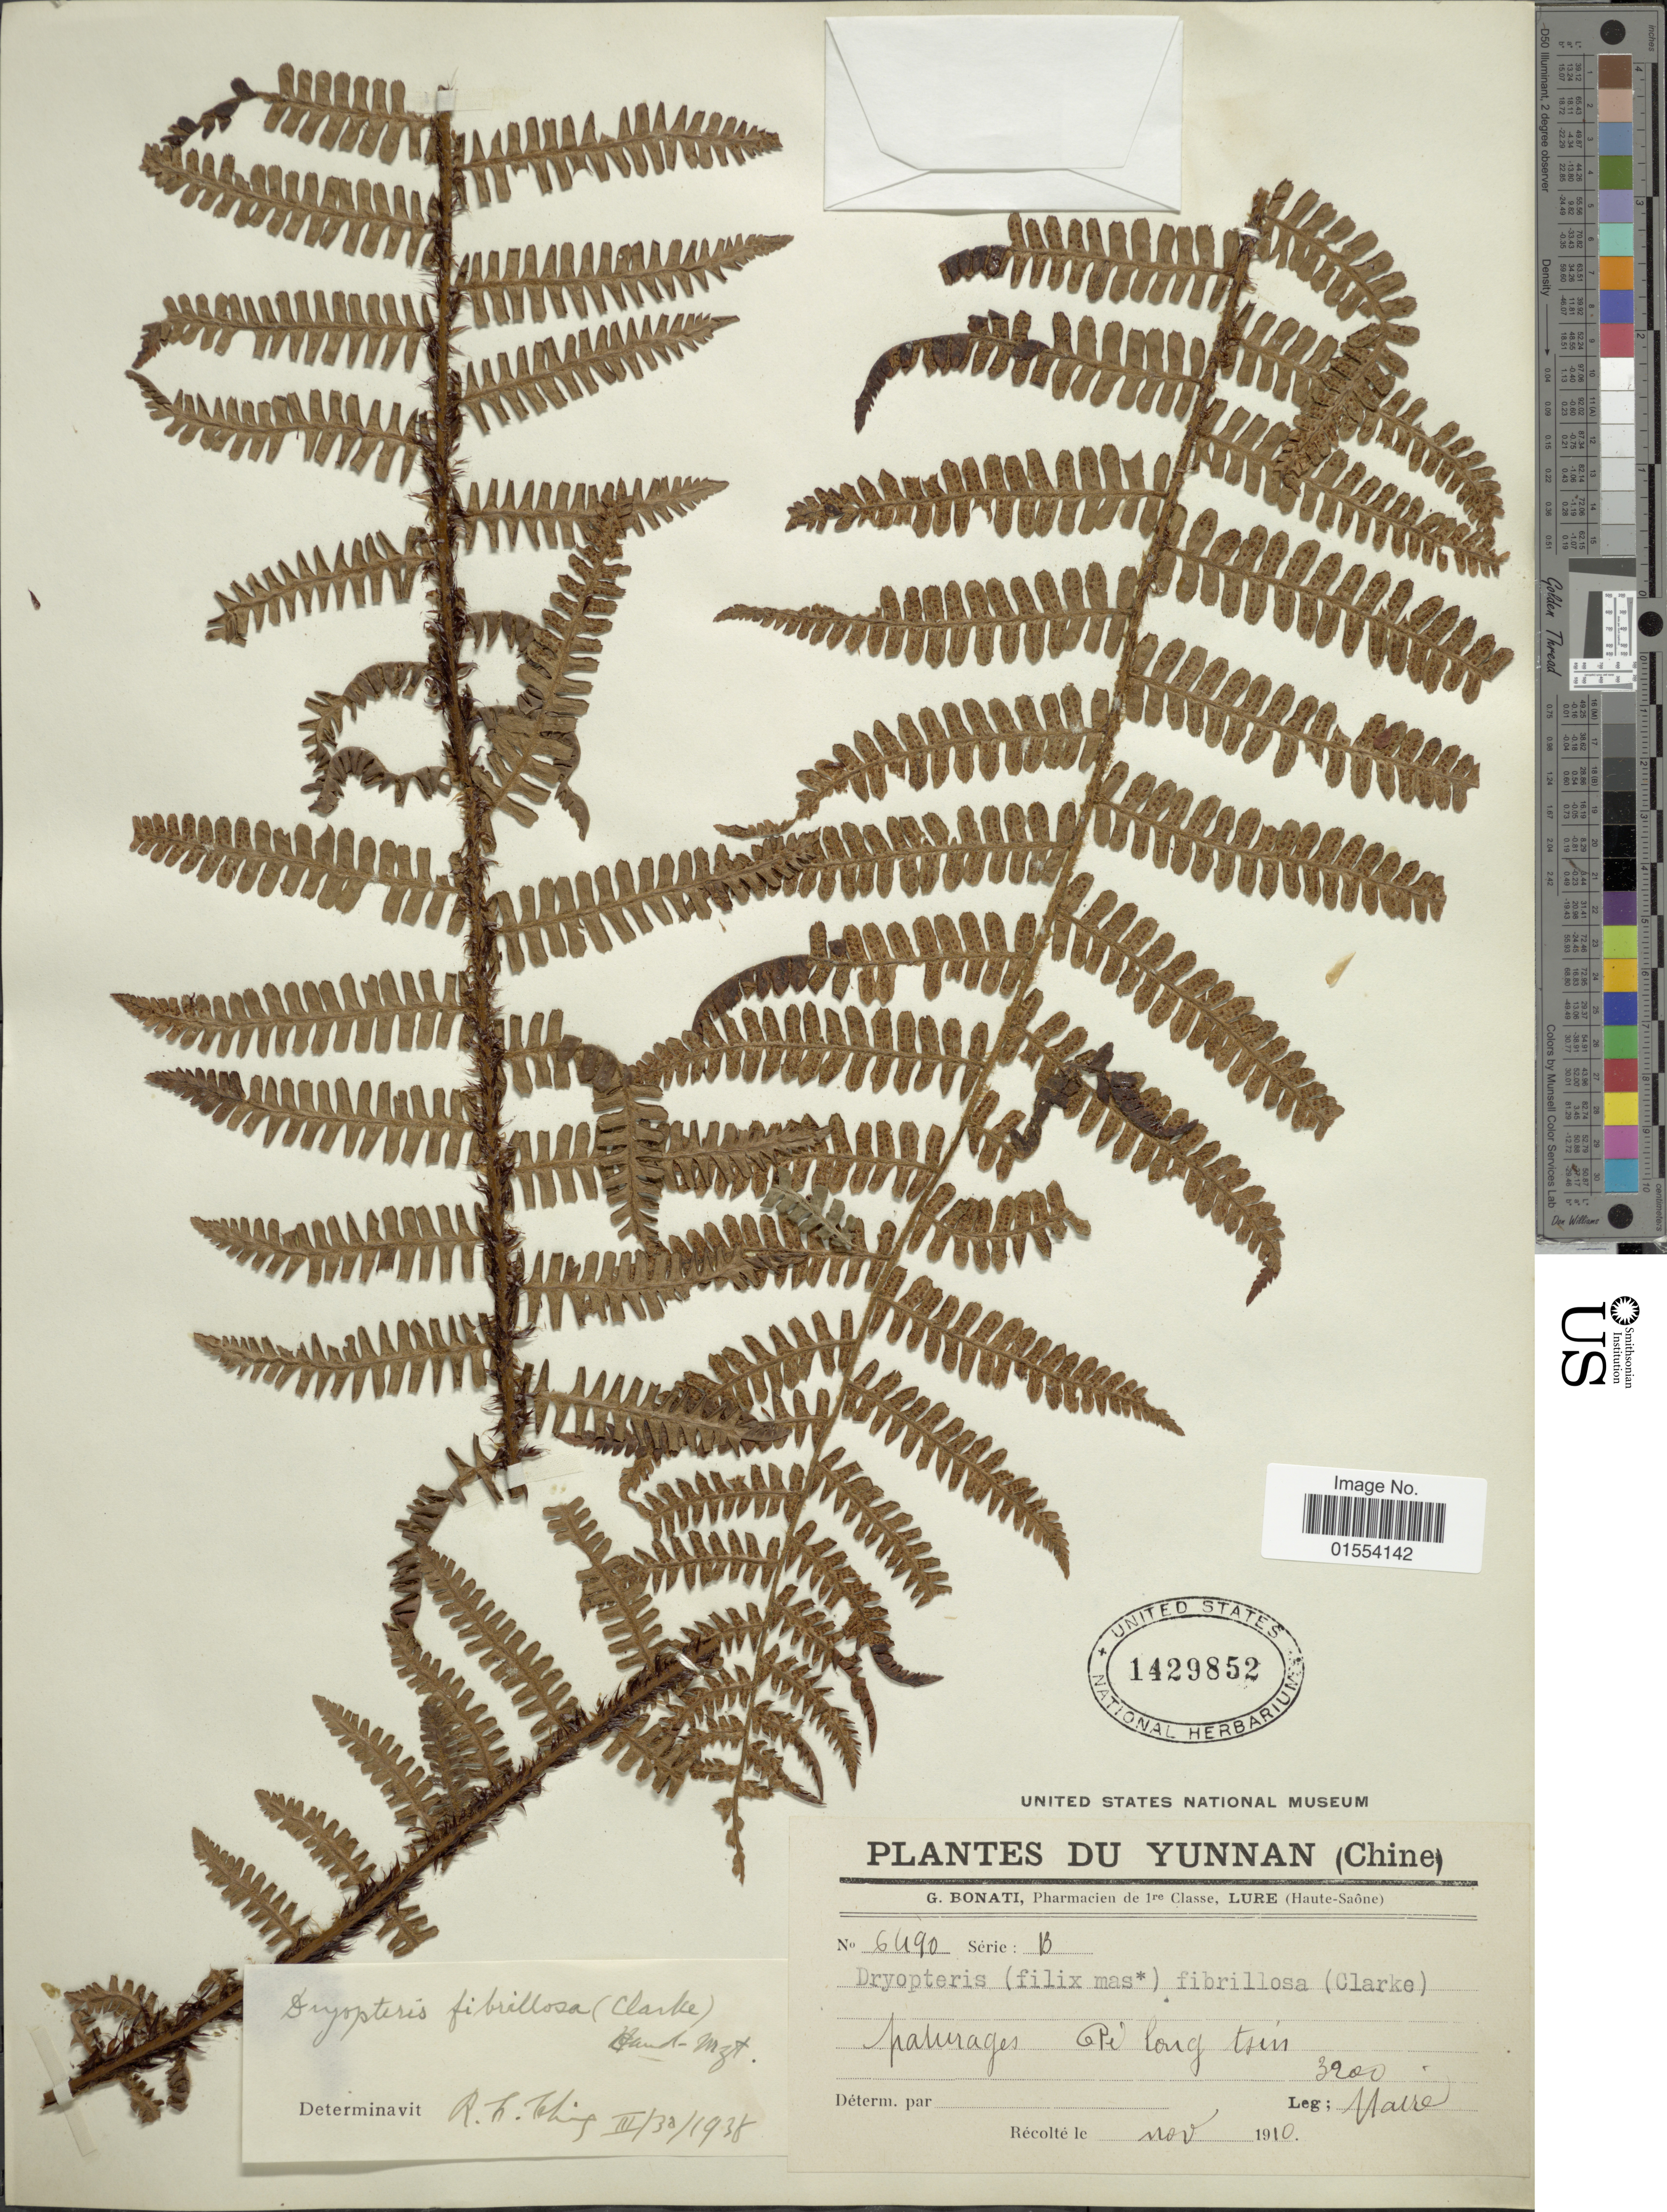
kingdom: Plantae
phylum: Tracheophyta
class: Polypodiopsida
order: Polypodiales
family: Dryopteridaceae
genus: Dryopteris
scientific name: Dryopteris fibrillosa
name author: (Baker) Christ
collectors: Maire, --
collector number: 6490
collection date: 1910-11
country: China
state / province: Yunnan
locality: Yunnan (Chine) Paturages Pe Long tsin.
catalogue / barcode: US 1429852